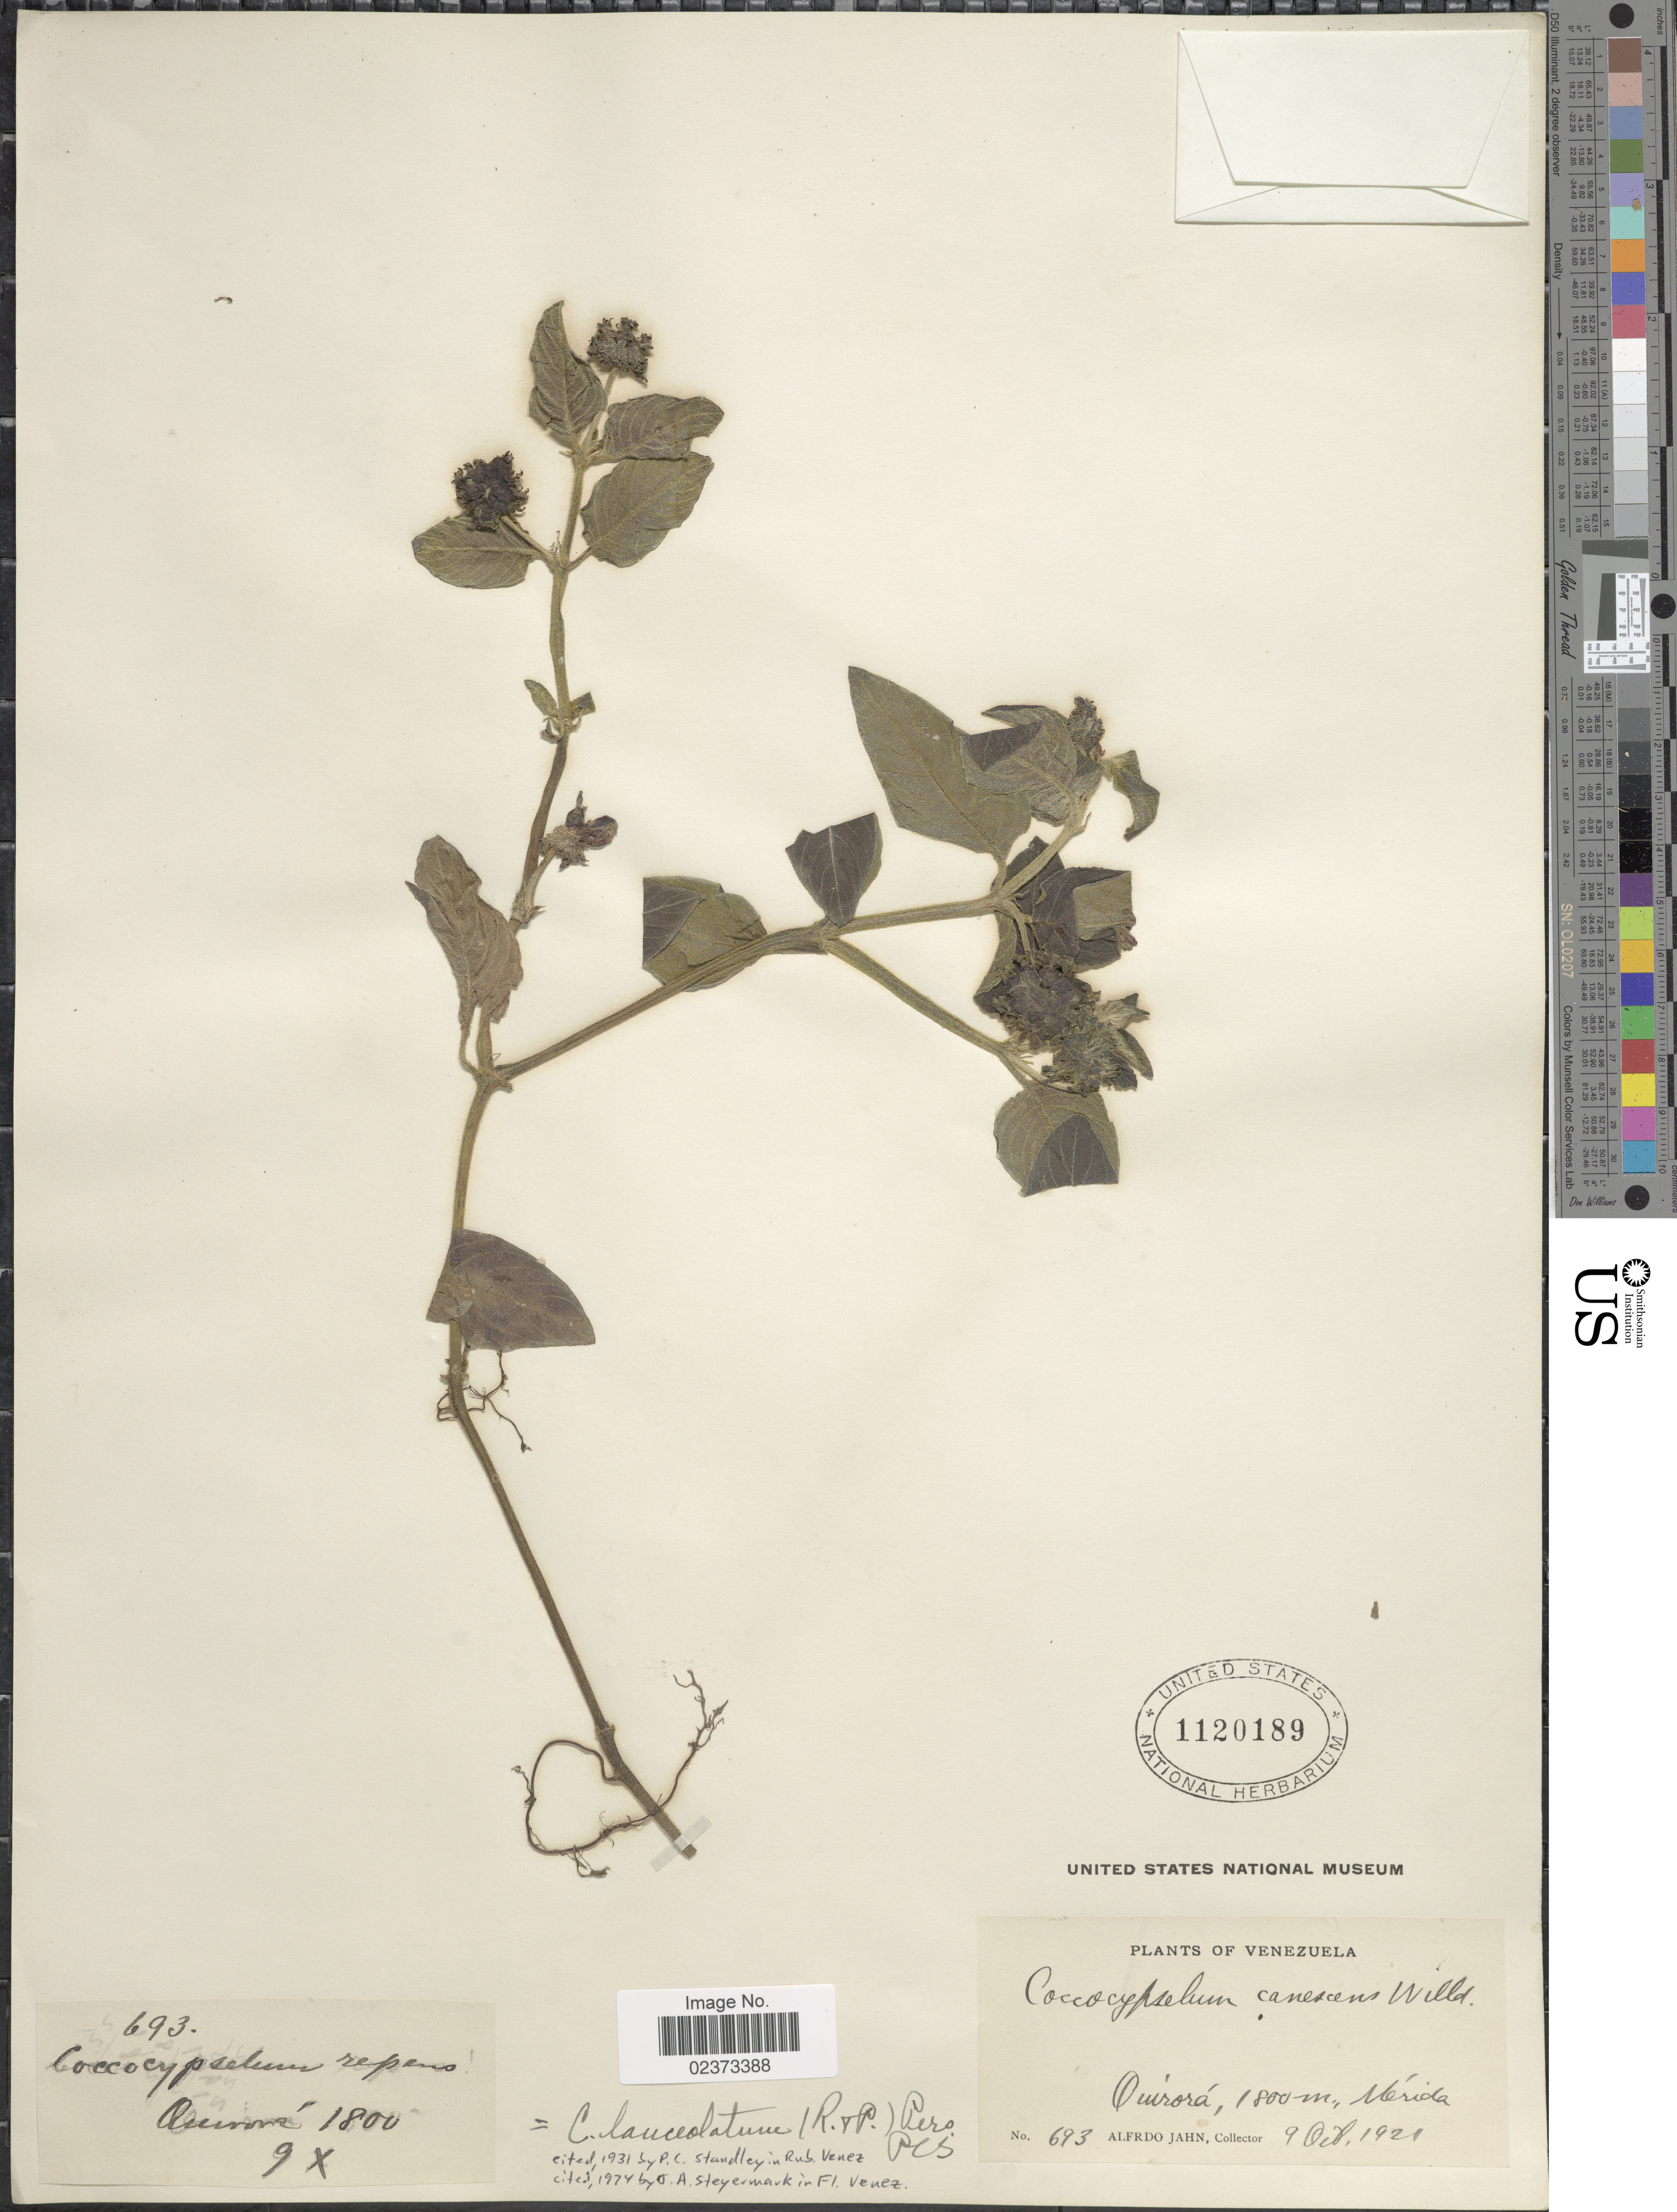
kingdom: Plantae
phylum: Tracheophyta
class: Magnoliopsida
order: Gentianales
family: Rubiaceae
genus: Coccocypselum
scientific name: Coccocypselum lanceolatum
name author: (Ruiz & Pav.) Pers.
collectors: A. Jahn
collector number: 693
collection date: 1921-10-09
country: Venezuela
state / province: Mérida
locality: Quirora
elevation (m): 1800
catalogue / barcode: US 1120189